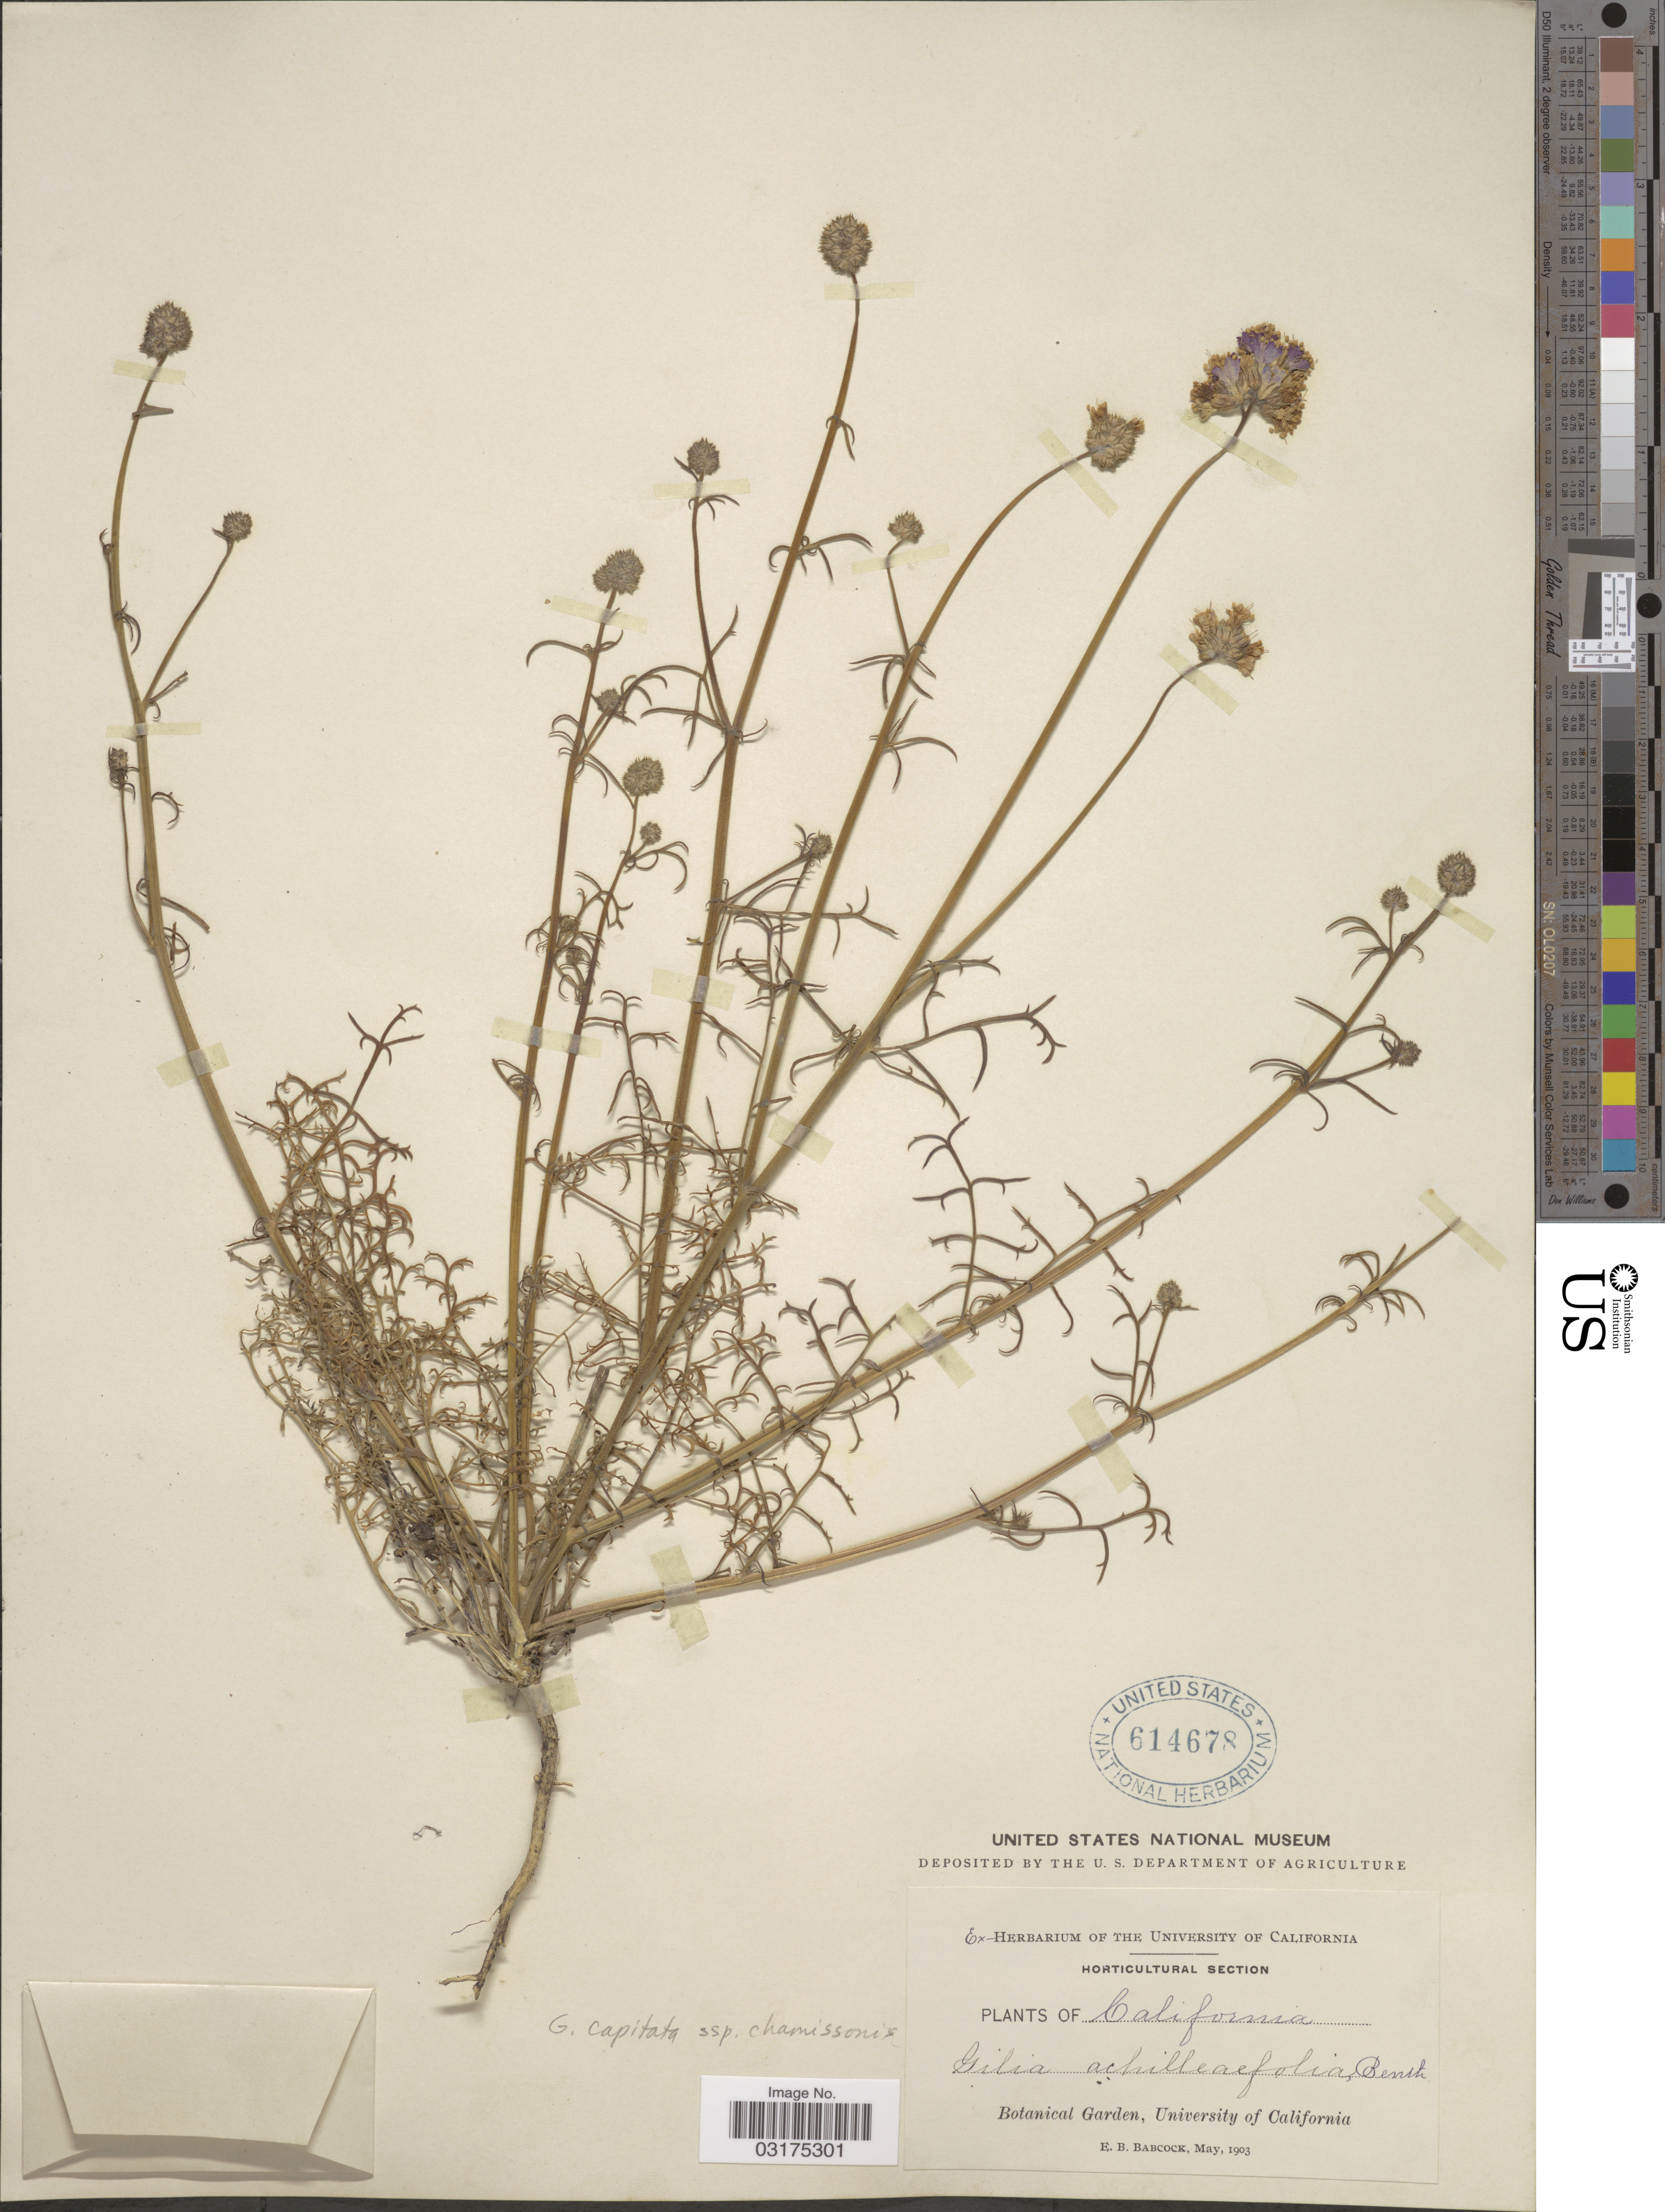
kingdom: Plantae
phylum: Tracheophyta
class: Magnoliopsida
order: Ericales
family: Polemoniaceae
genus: Gilia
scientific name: Gilia capitata subsp. chamissonis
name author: (Greene) V.E. Grant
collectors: E. B. Babcock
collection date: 1903-05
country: United States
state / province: California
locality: Botanical Garden, University of California.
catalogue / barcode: US 614678